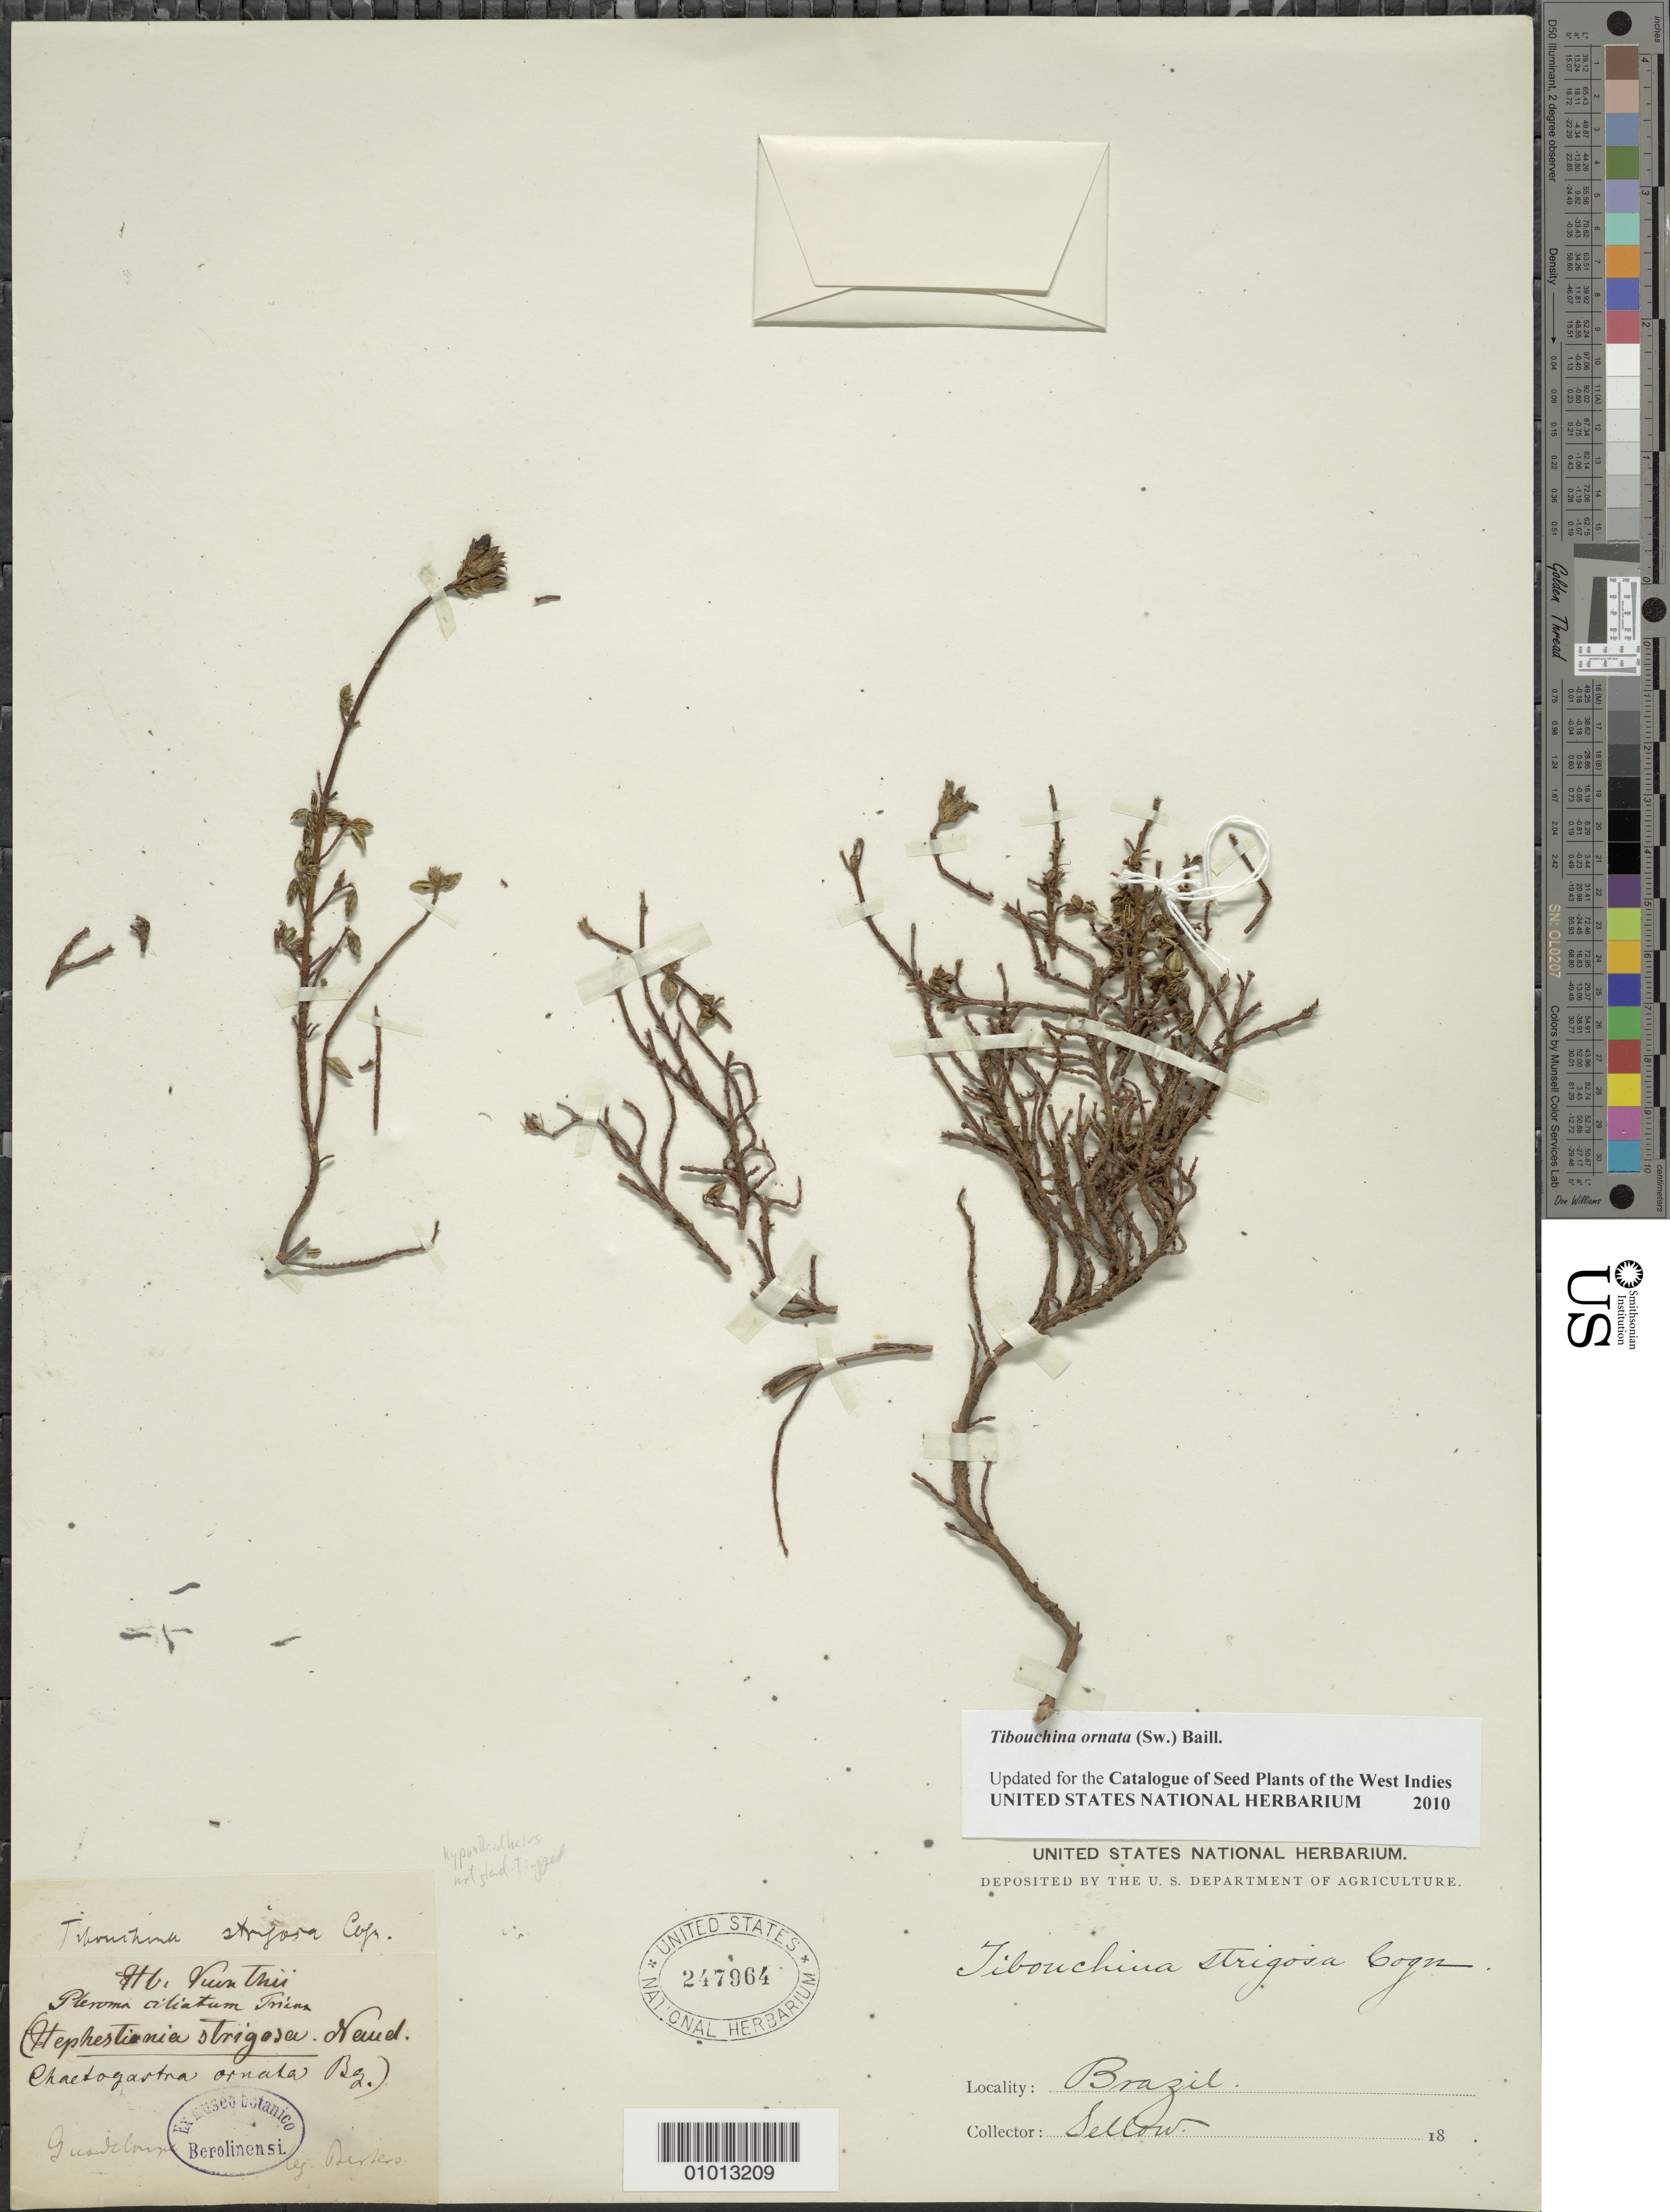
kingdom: Plantae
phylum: Tracheophyta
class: Magnoliopsida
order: Myrtales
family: Melastomataceae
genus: Chaetogastra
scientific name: Chaetogastra ornata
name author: (Sw.) P.J.F. Guim. & Michelang.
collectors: Bertero, --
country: Guadeloupe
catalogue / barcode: US 247964